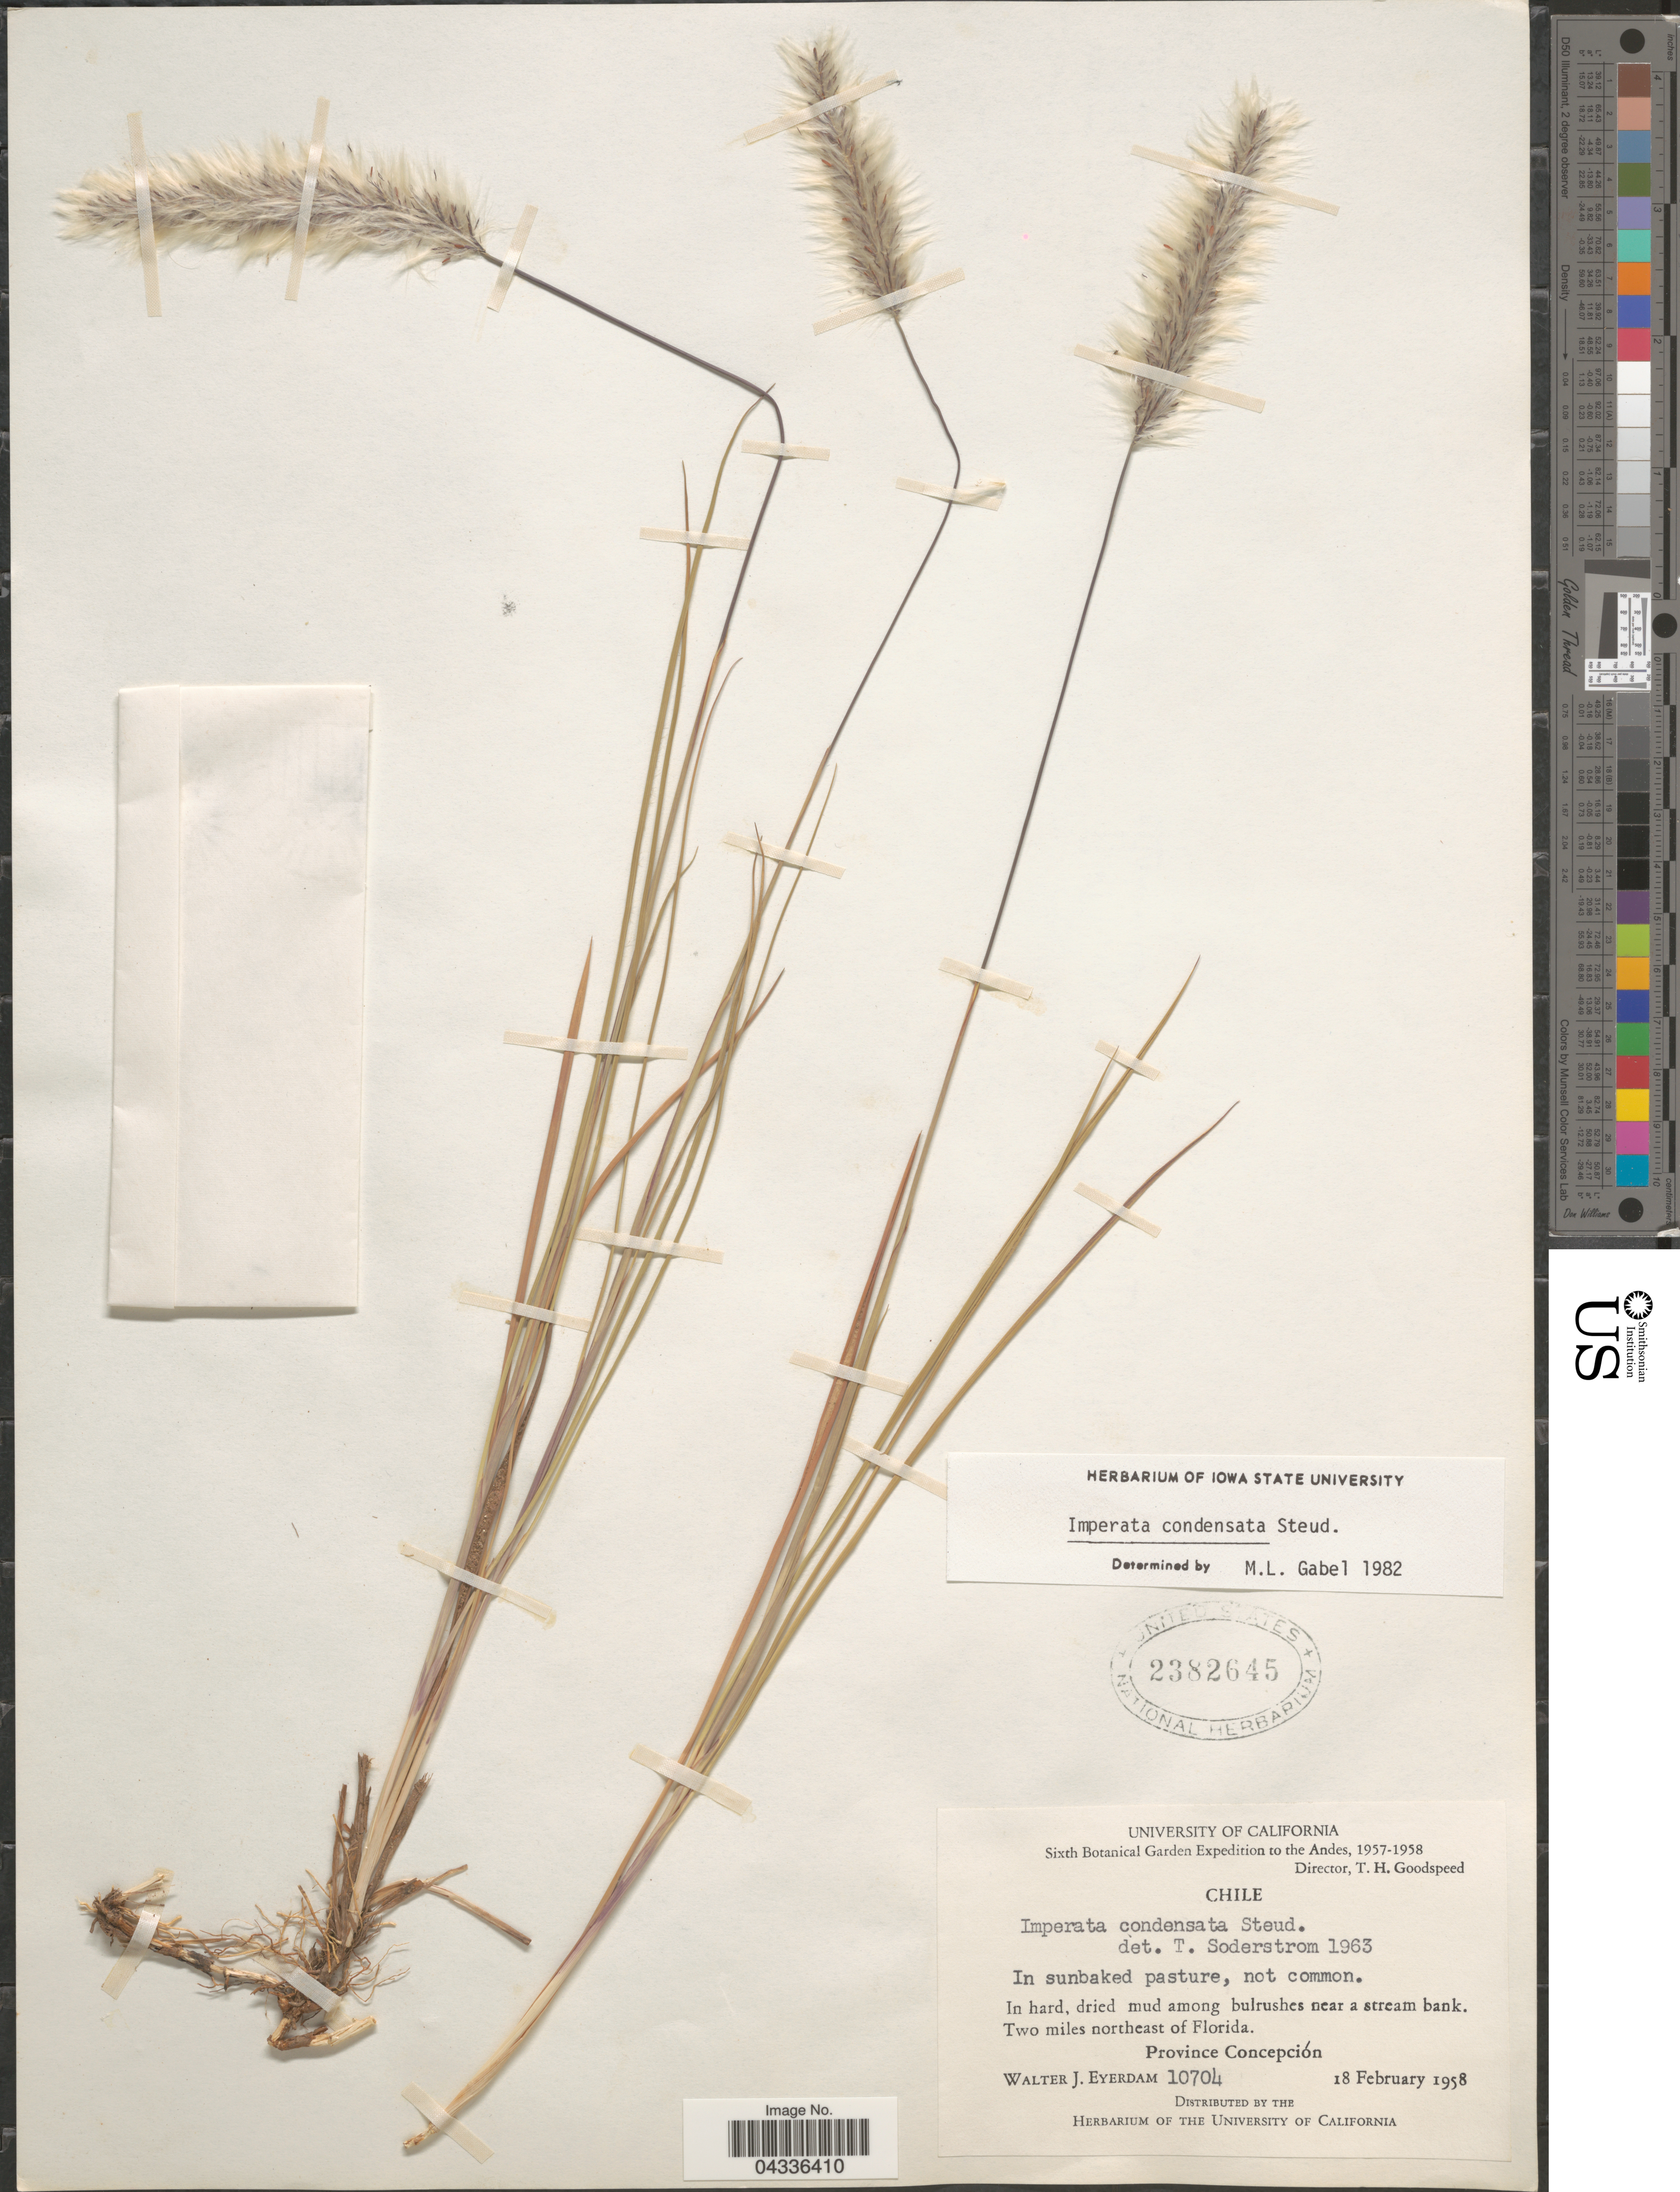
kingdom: Plantae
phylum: Tracheophyta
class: Liliopsida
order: Poales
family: Poaceae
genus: Imperata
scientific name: Imperata condensata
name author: Steud.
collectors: W. J. Eyerdam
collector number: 10704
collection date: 1958-02-18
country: Chile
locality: Sixth Botanical Garden Expedition to the Andes, 1957-1958. In hard, dried mud among bulrushes near a stream bank. Two miles northeast of Florida. Province Concepción.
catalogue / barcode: US 2382645